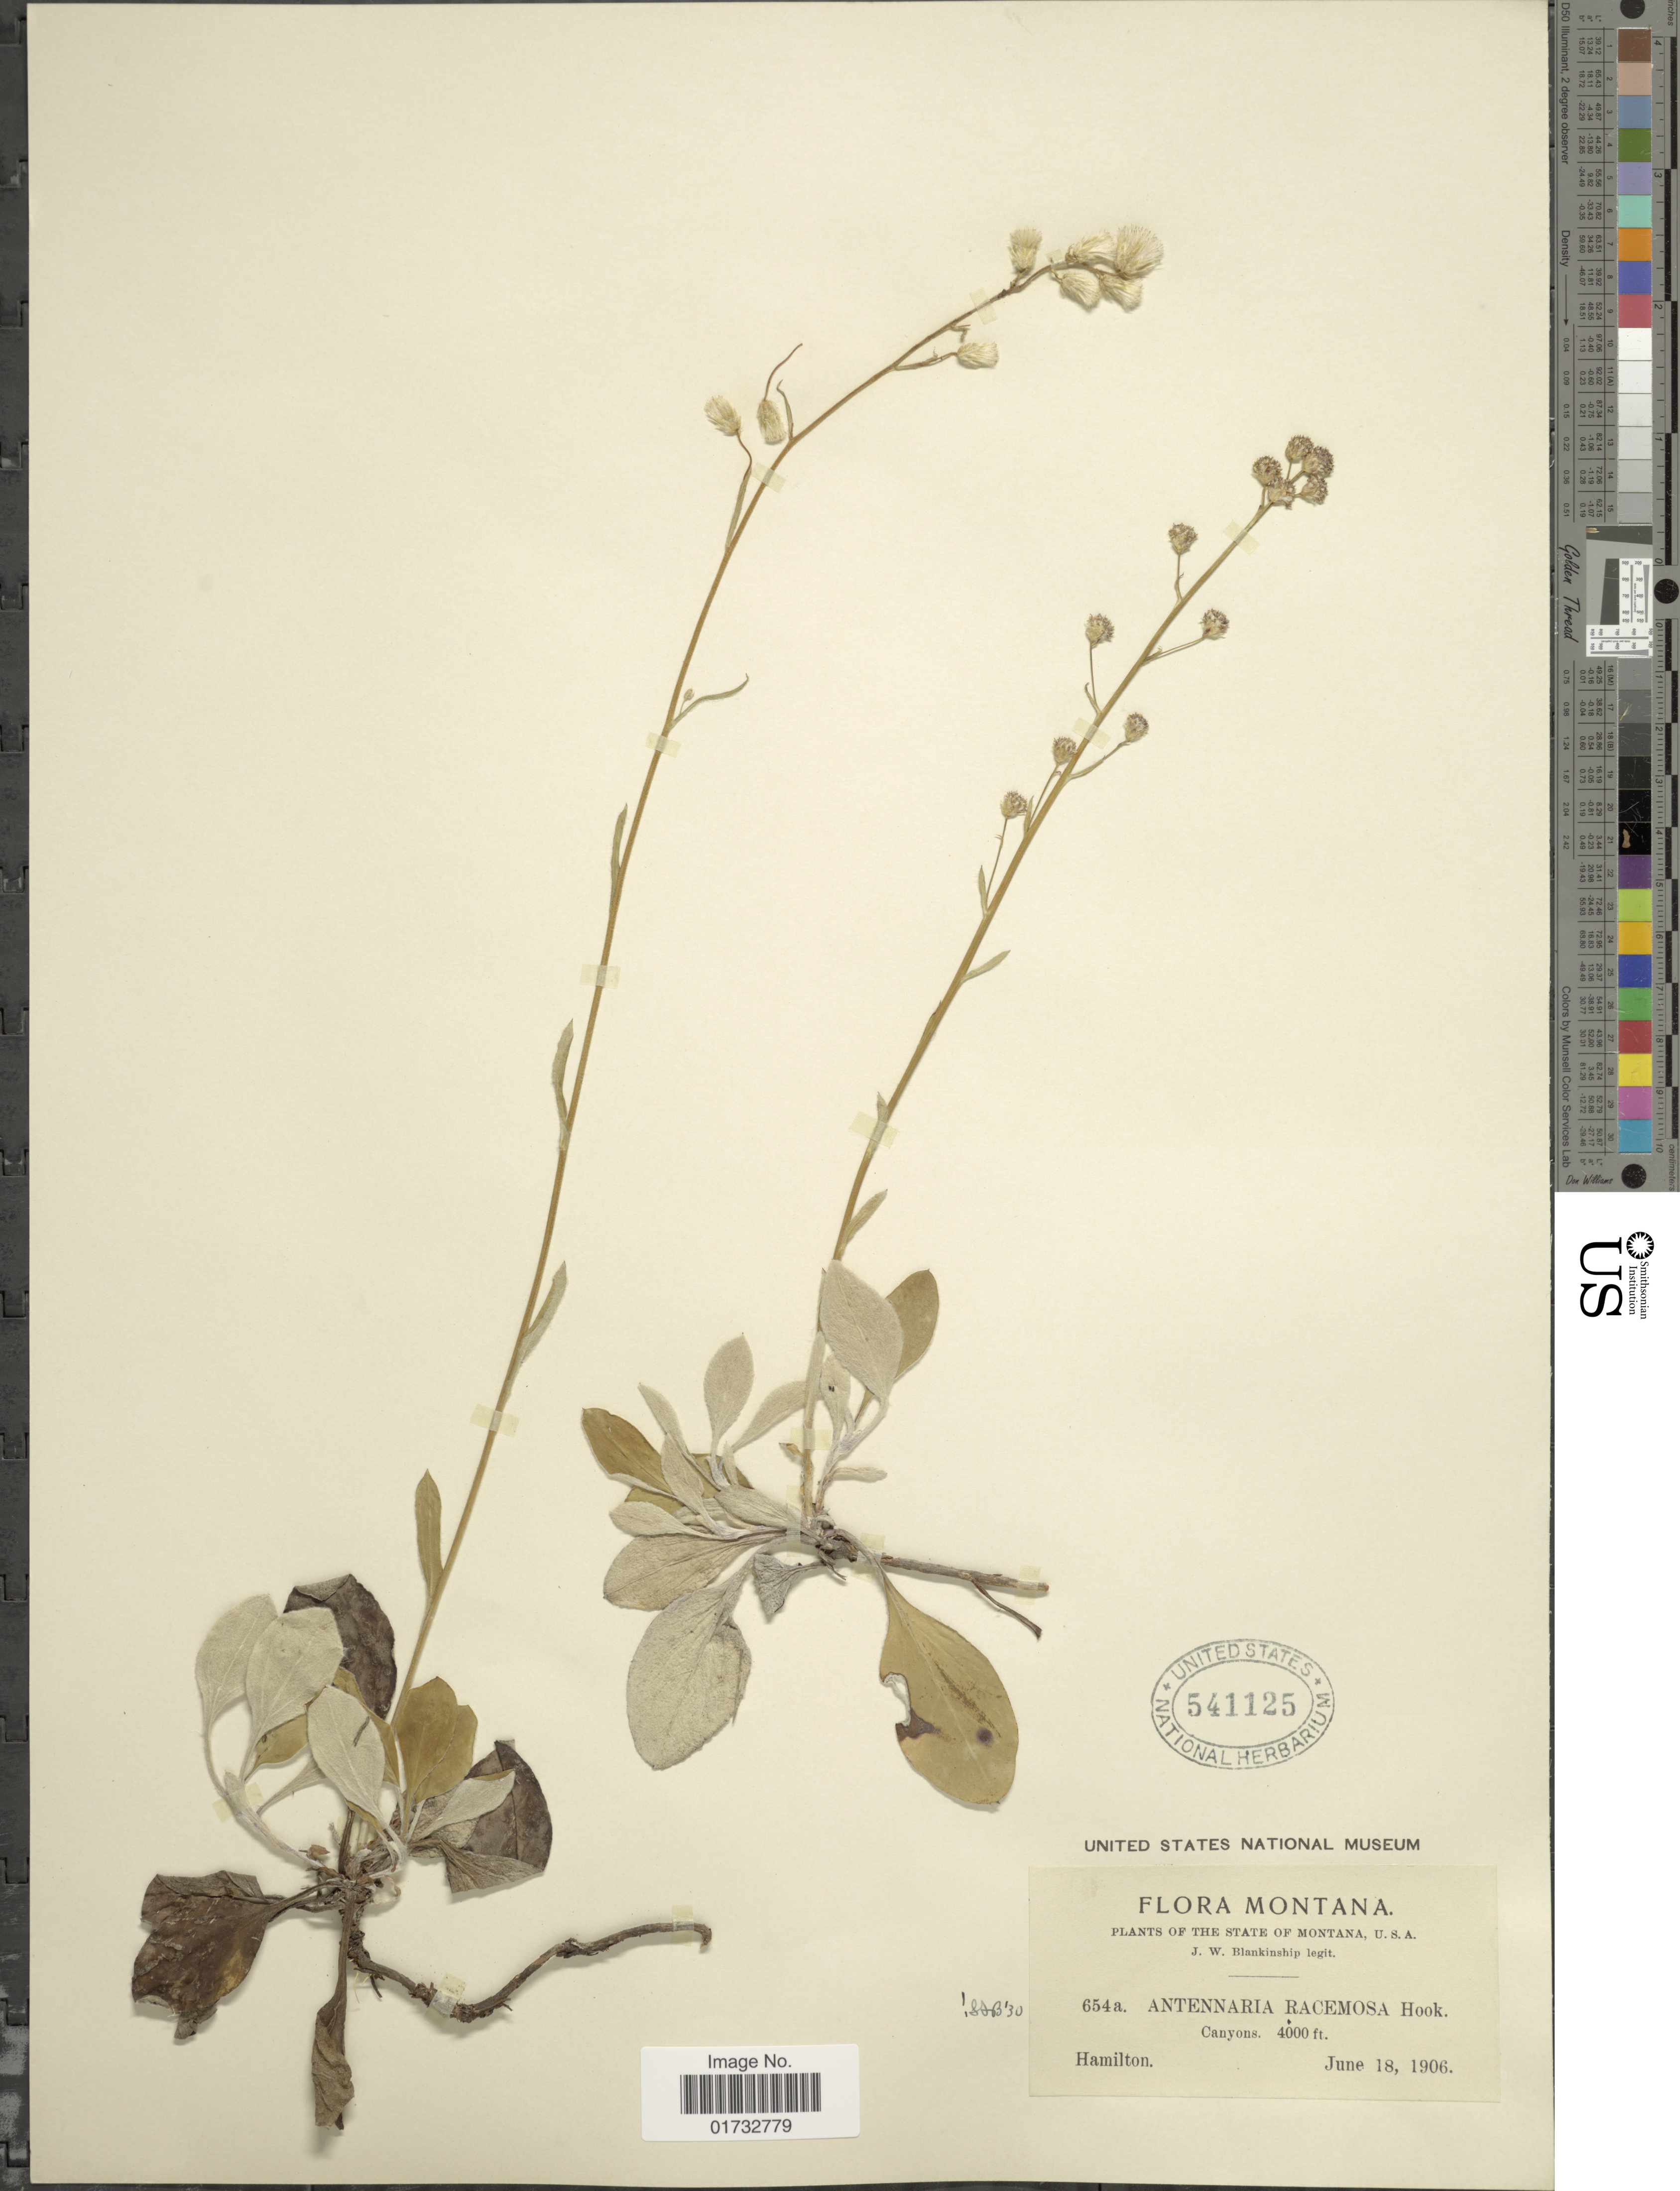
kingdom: Plantae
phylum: Tracheophyta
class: Magnoliopsida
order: Asterales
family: Asteraceae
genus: Antennaria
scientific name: Antennaria racemosa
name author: Hook.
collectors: J. W. Blankinship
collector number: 654a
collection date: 1906-06-18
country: United States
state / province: Montana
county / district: Ravalli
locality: Canyons. Hamilton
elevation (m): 1219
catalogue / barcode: US 541125